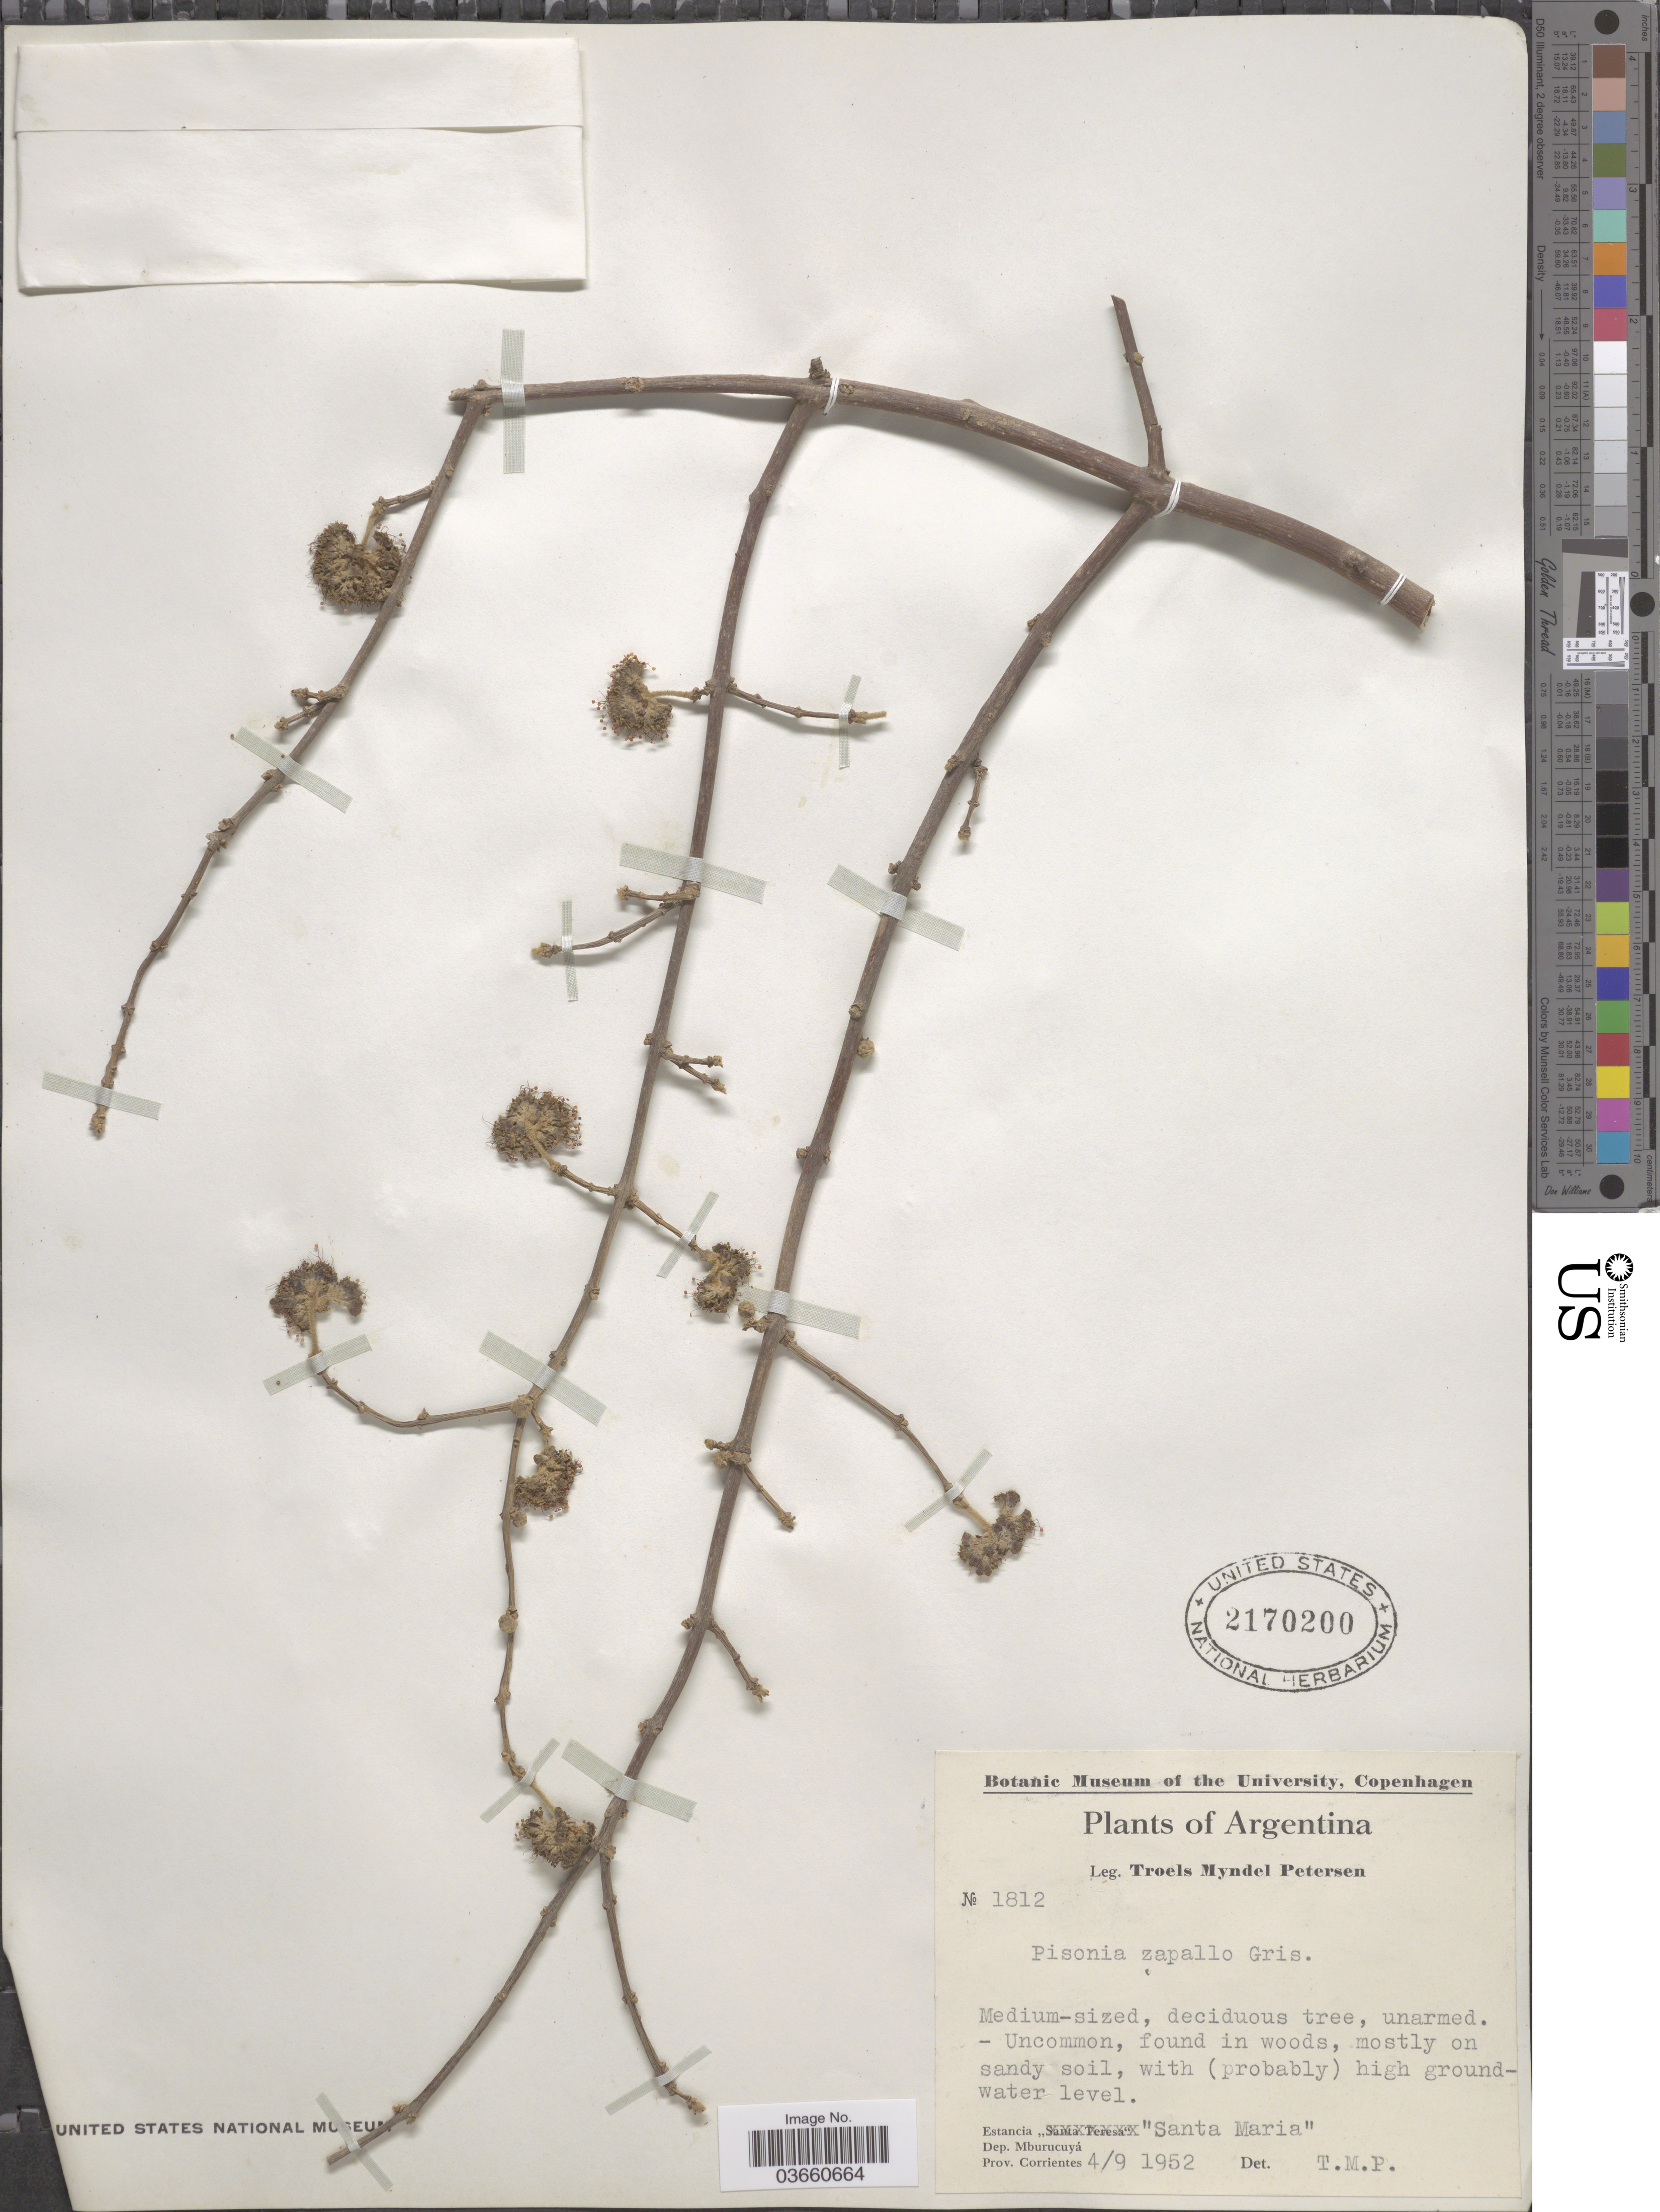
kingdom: Plantae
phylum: Tracheophyta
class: Magnoliopsida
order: Caryophyllales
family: Nyctaginaceae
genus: Pisonia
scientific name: Pisonia zapallo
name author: Griseb.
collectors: T. M. Petersen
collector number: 1812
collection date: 1952-09-04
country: Argentina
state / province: Corrientes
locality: Estancia "Santa Maria". Dep. Mburucuyá.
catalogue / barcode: US 2170200